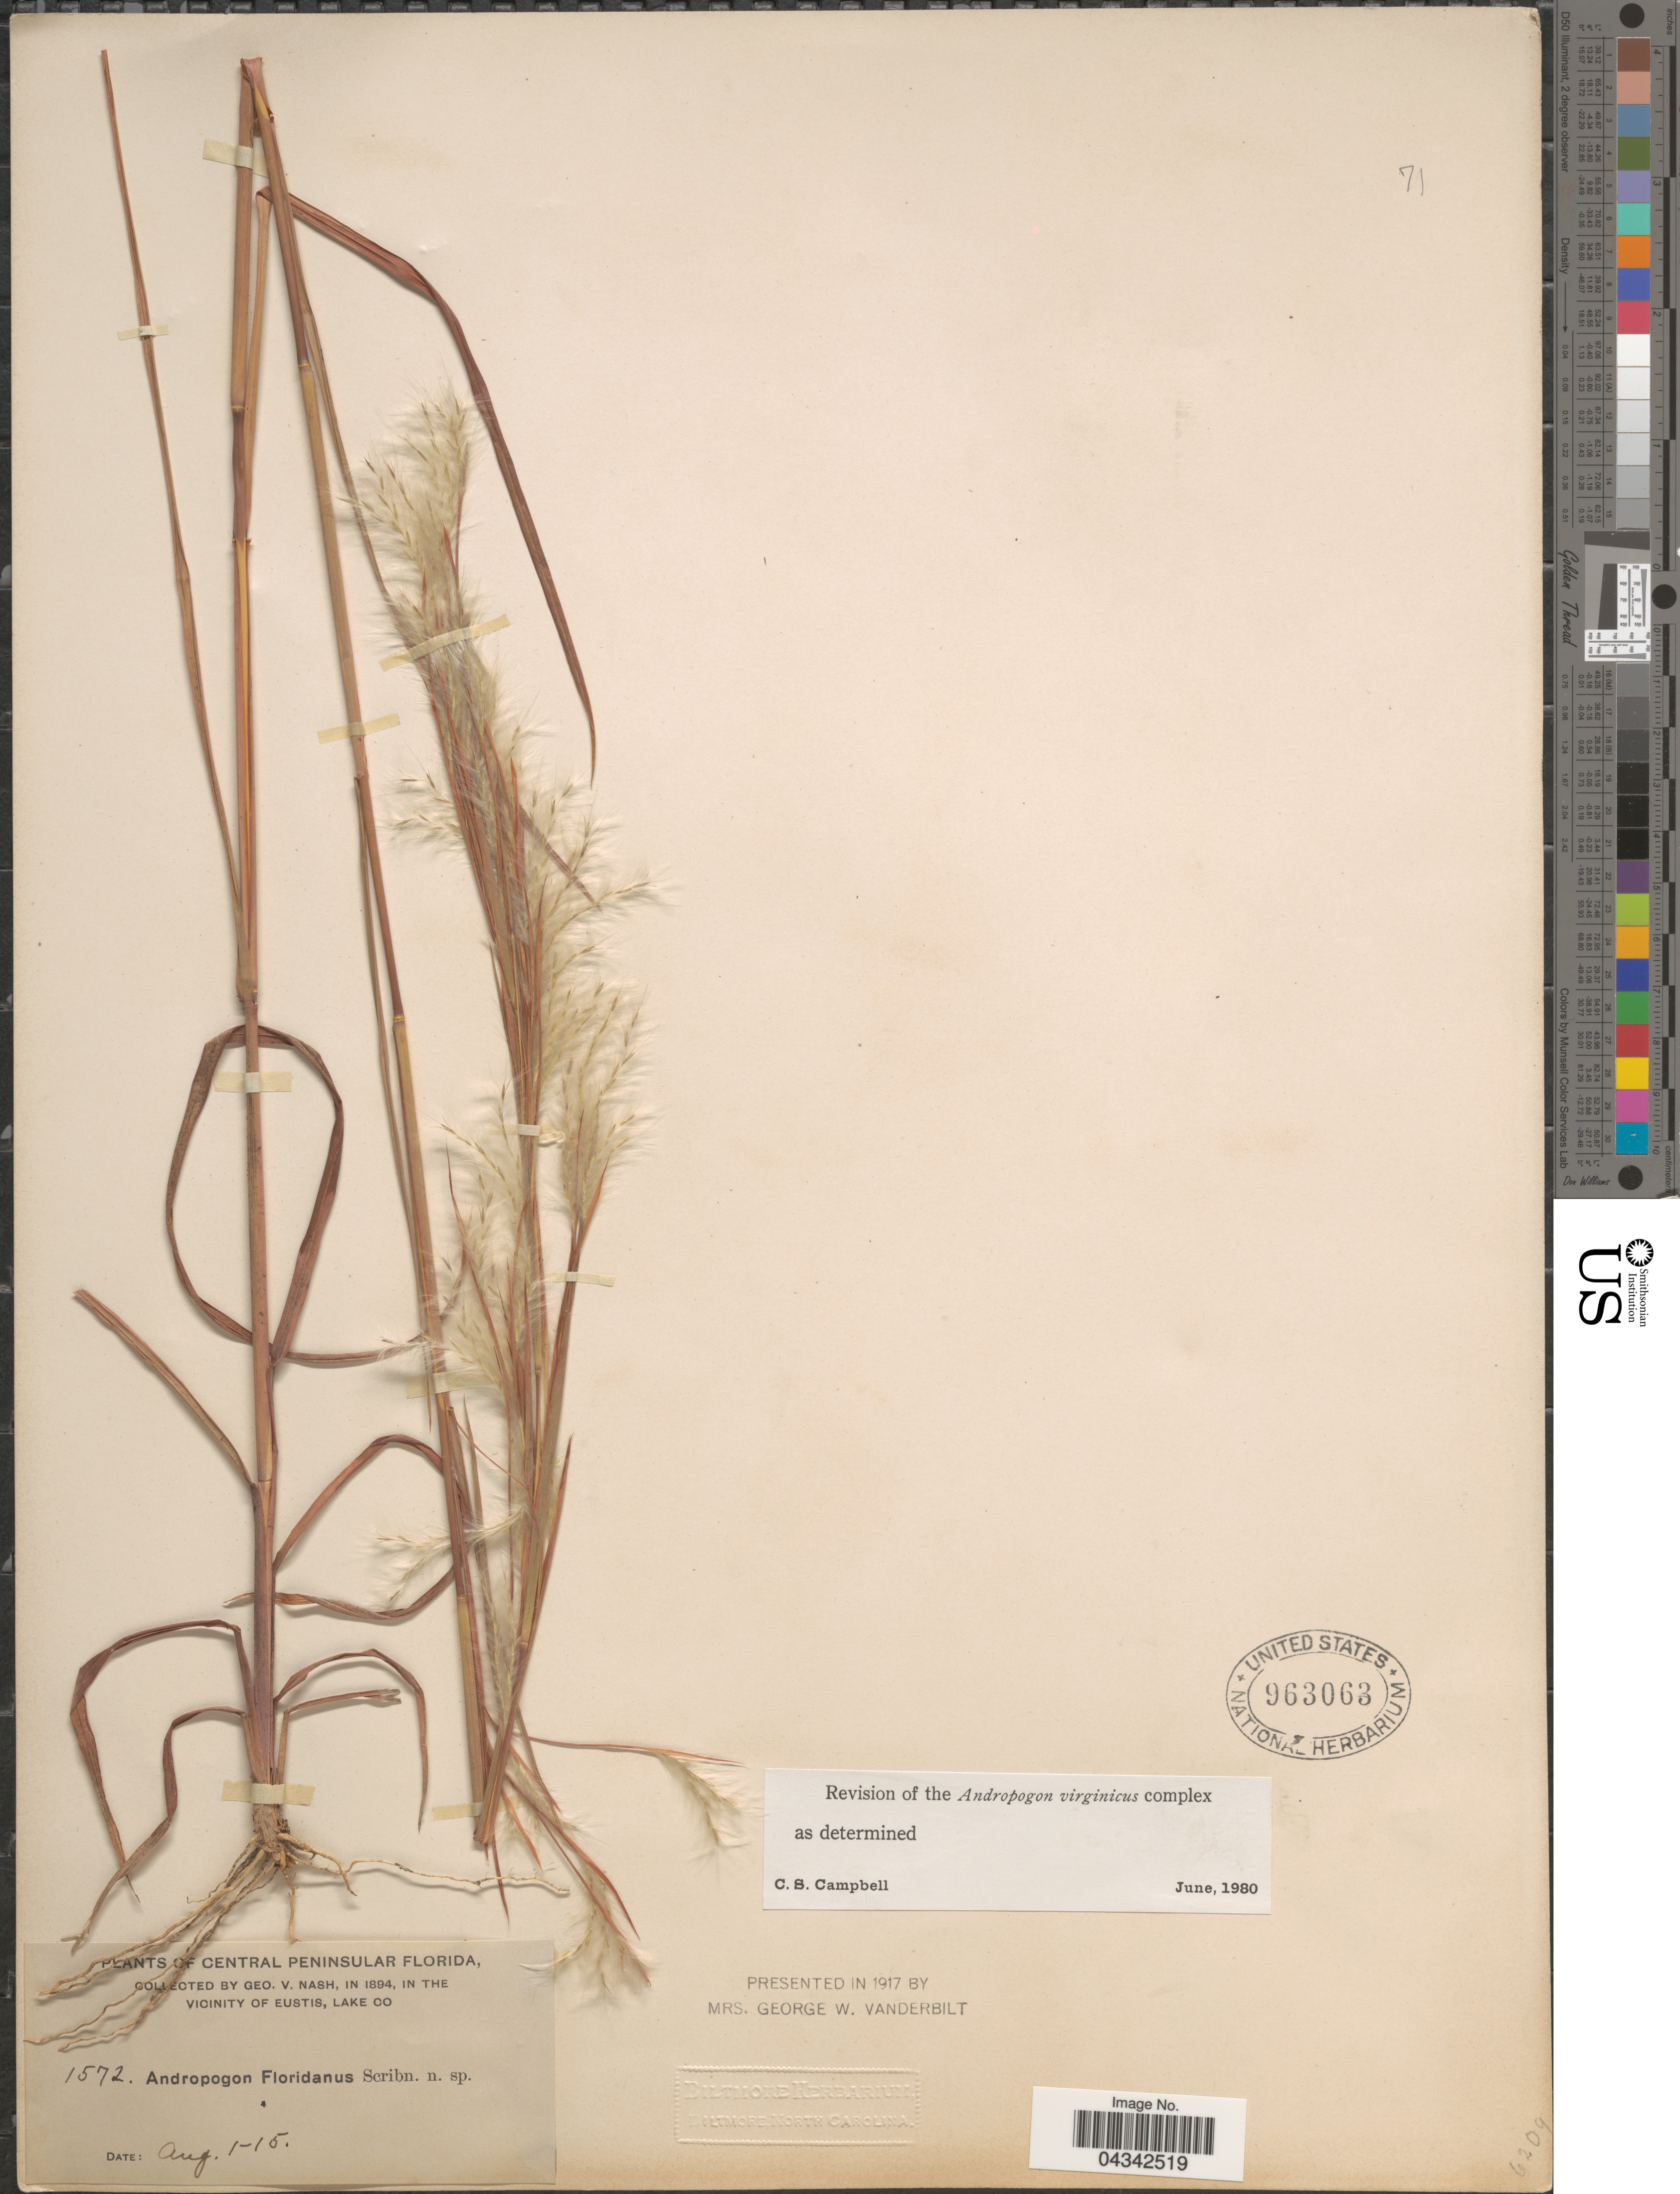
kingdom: Plantae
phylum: Tracheophyta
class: Liliopsida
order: Poales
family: Poaceae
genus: Andropogon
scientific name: Andropogon floridanus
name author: Scribn.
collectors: G. V. Nash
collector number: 1572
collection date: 1894-08-01/1894-08-15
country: United States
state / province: Florida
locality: Central Peninsular Florida, in the vicinity of Eustis, Lake Co.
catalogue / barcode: US 963063